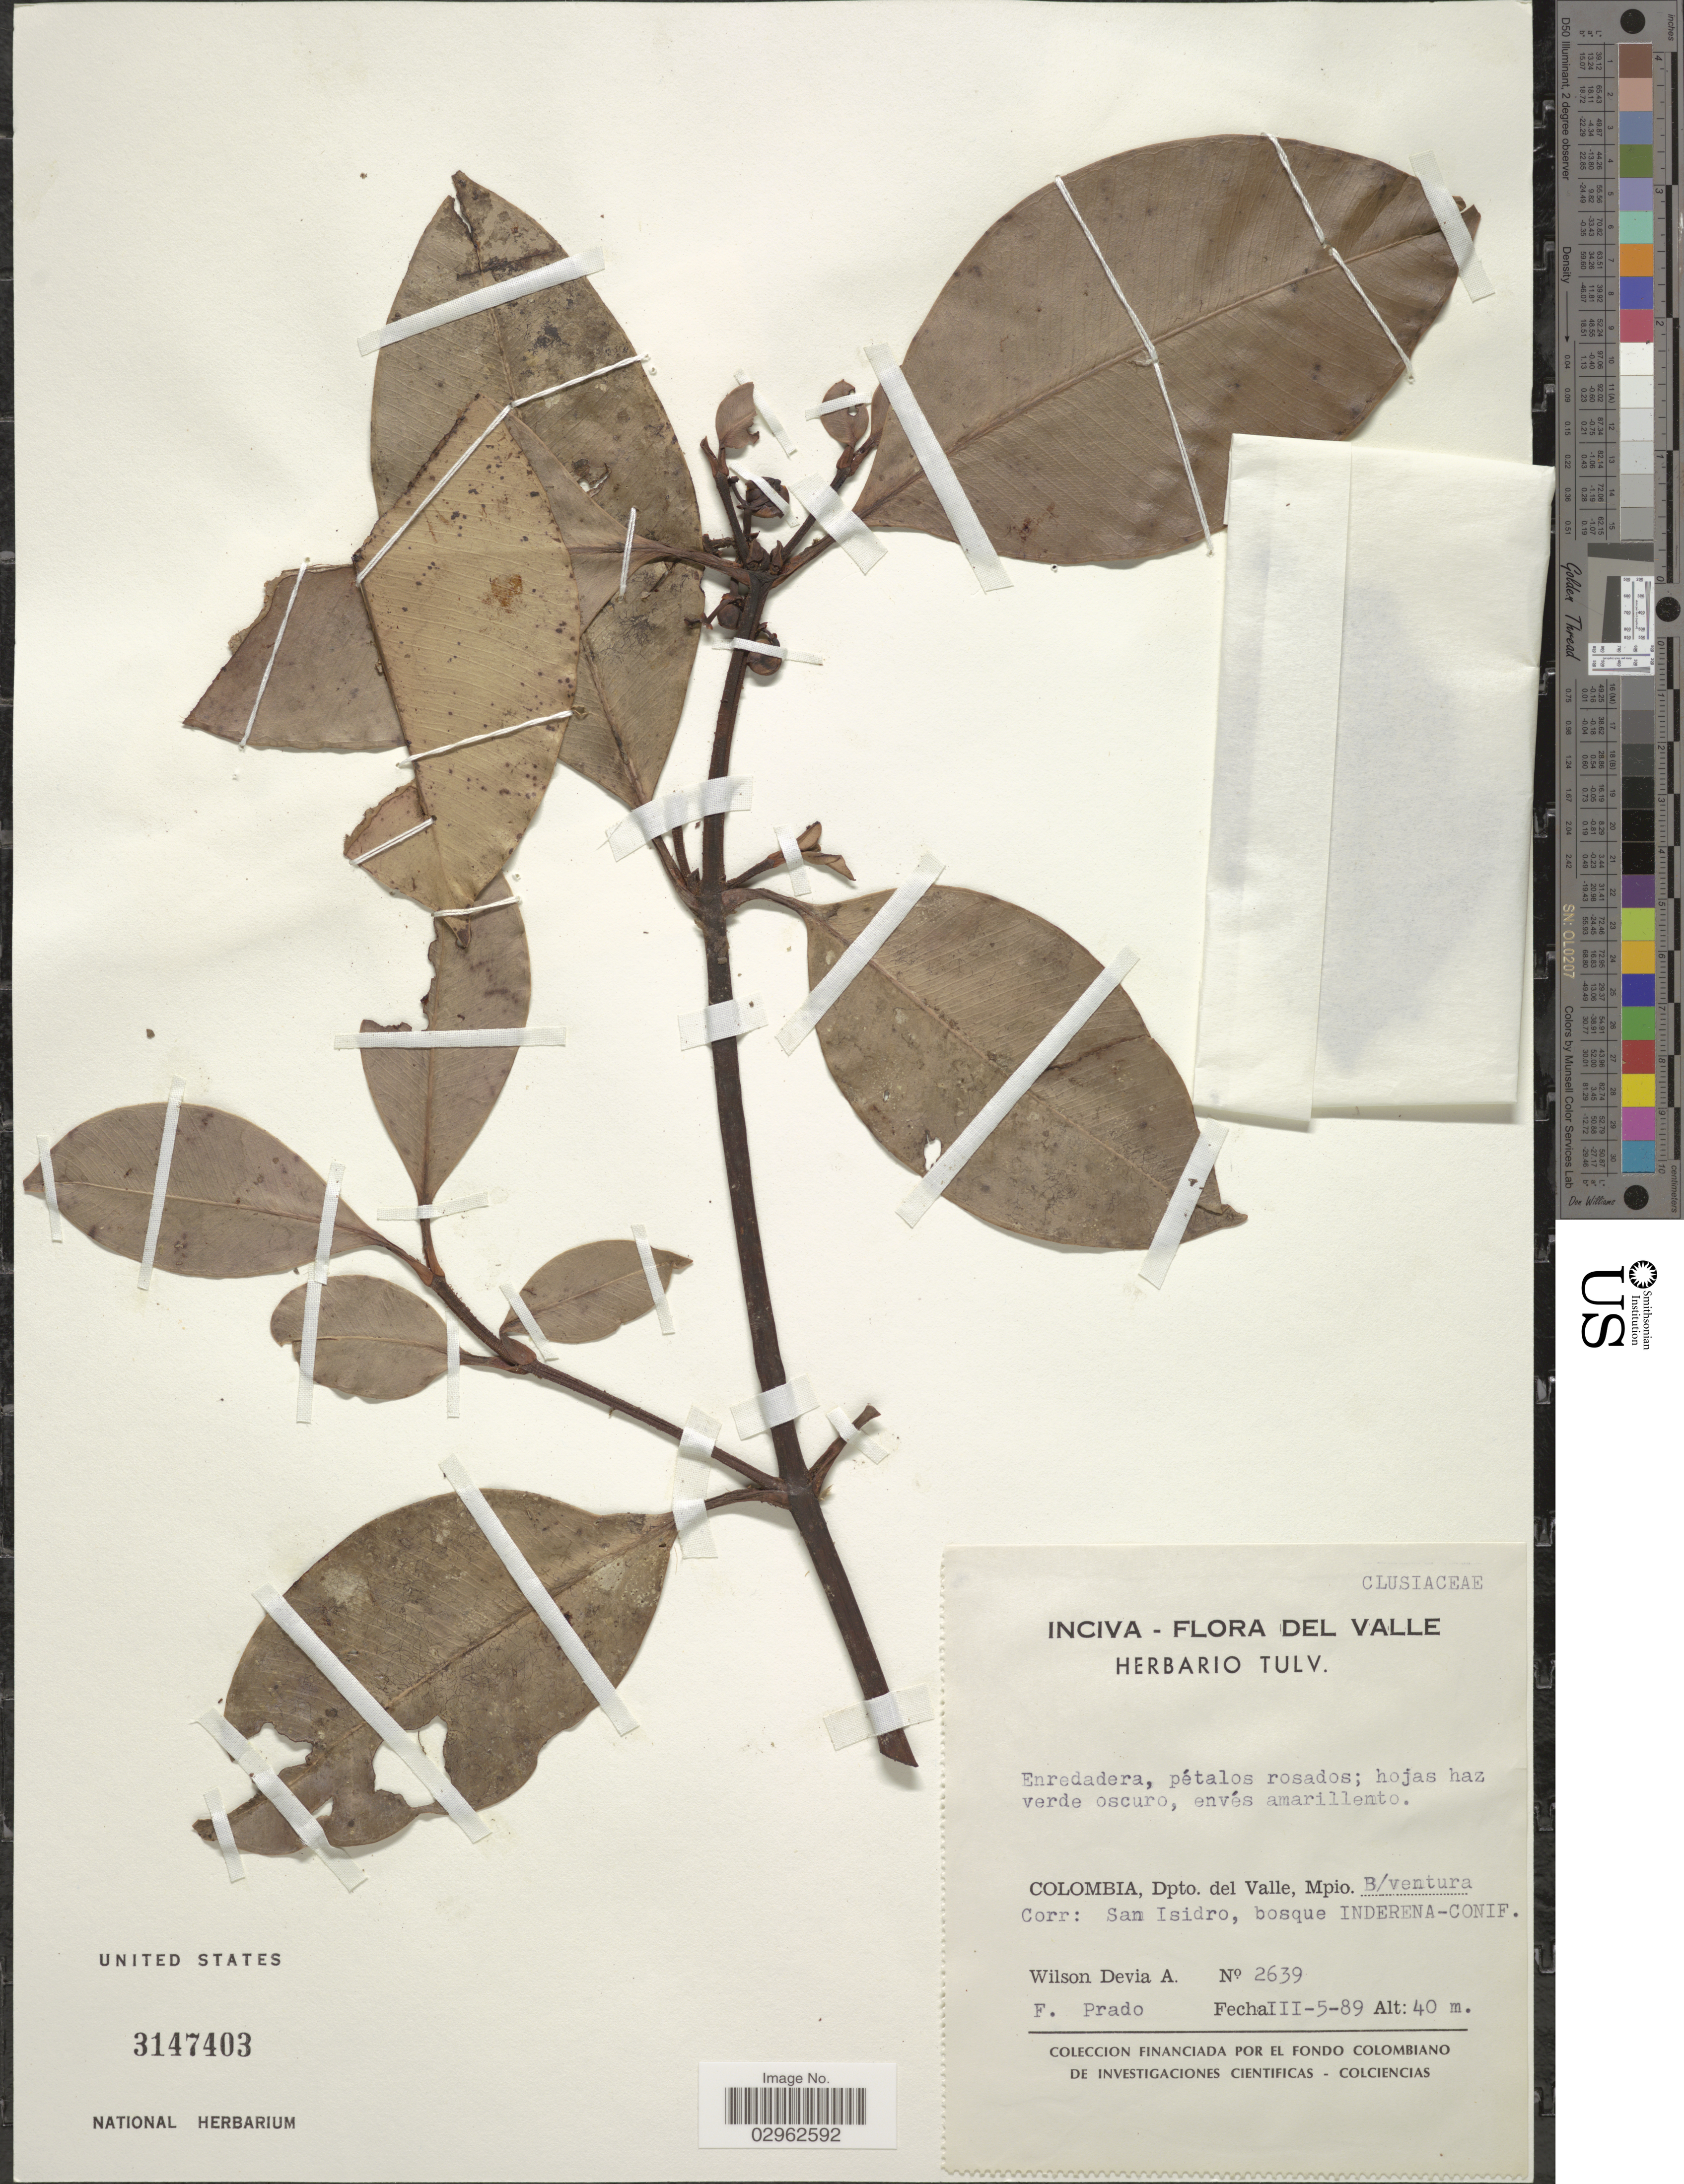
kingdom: Plantae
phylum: Tracheophyta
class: Magnoliopsida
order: Malpighiales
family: Clusiaceae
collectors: W. Devia A. & F. Prado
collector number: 2639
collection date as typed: Transcribed d/m/y: 5/3/89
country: Colombia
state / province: Valle del Cauca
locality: Dpto. del Valle, Mpio. B/ventura, Corr: Sam Isidro, bosque INDERENA-CONIF.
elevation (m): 40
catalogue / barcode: US 3147403